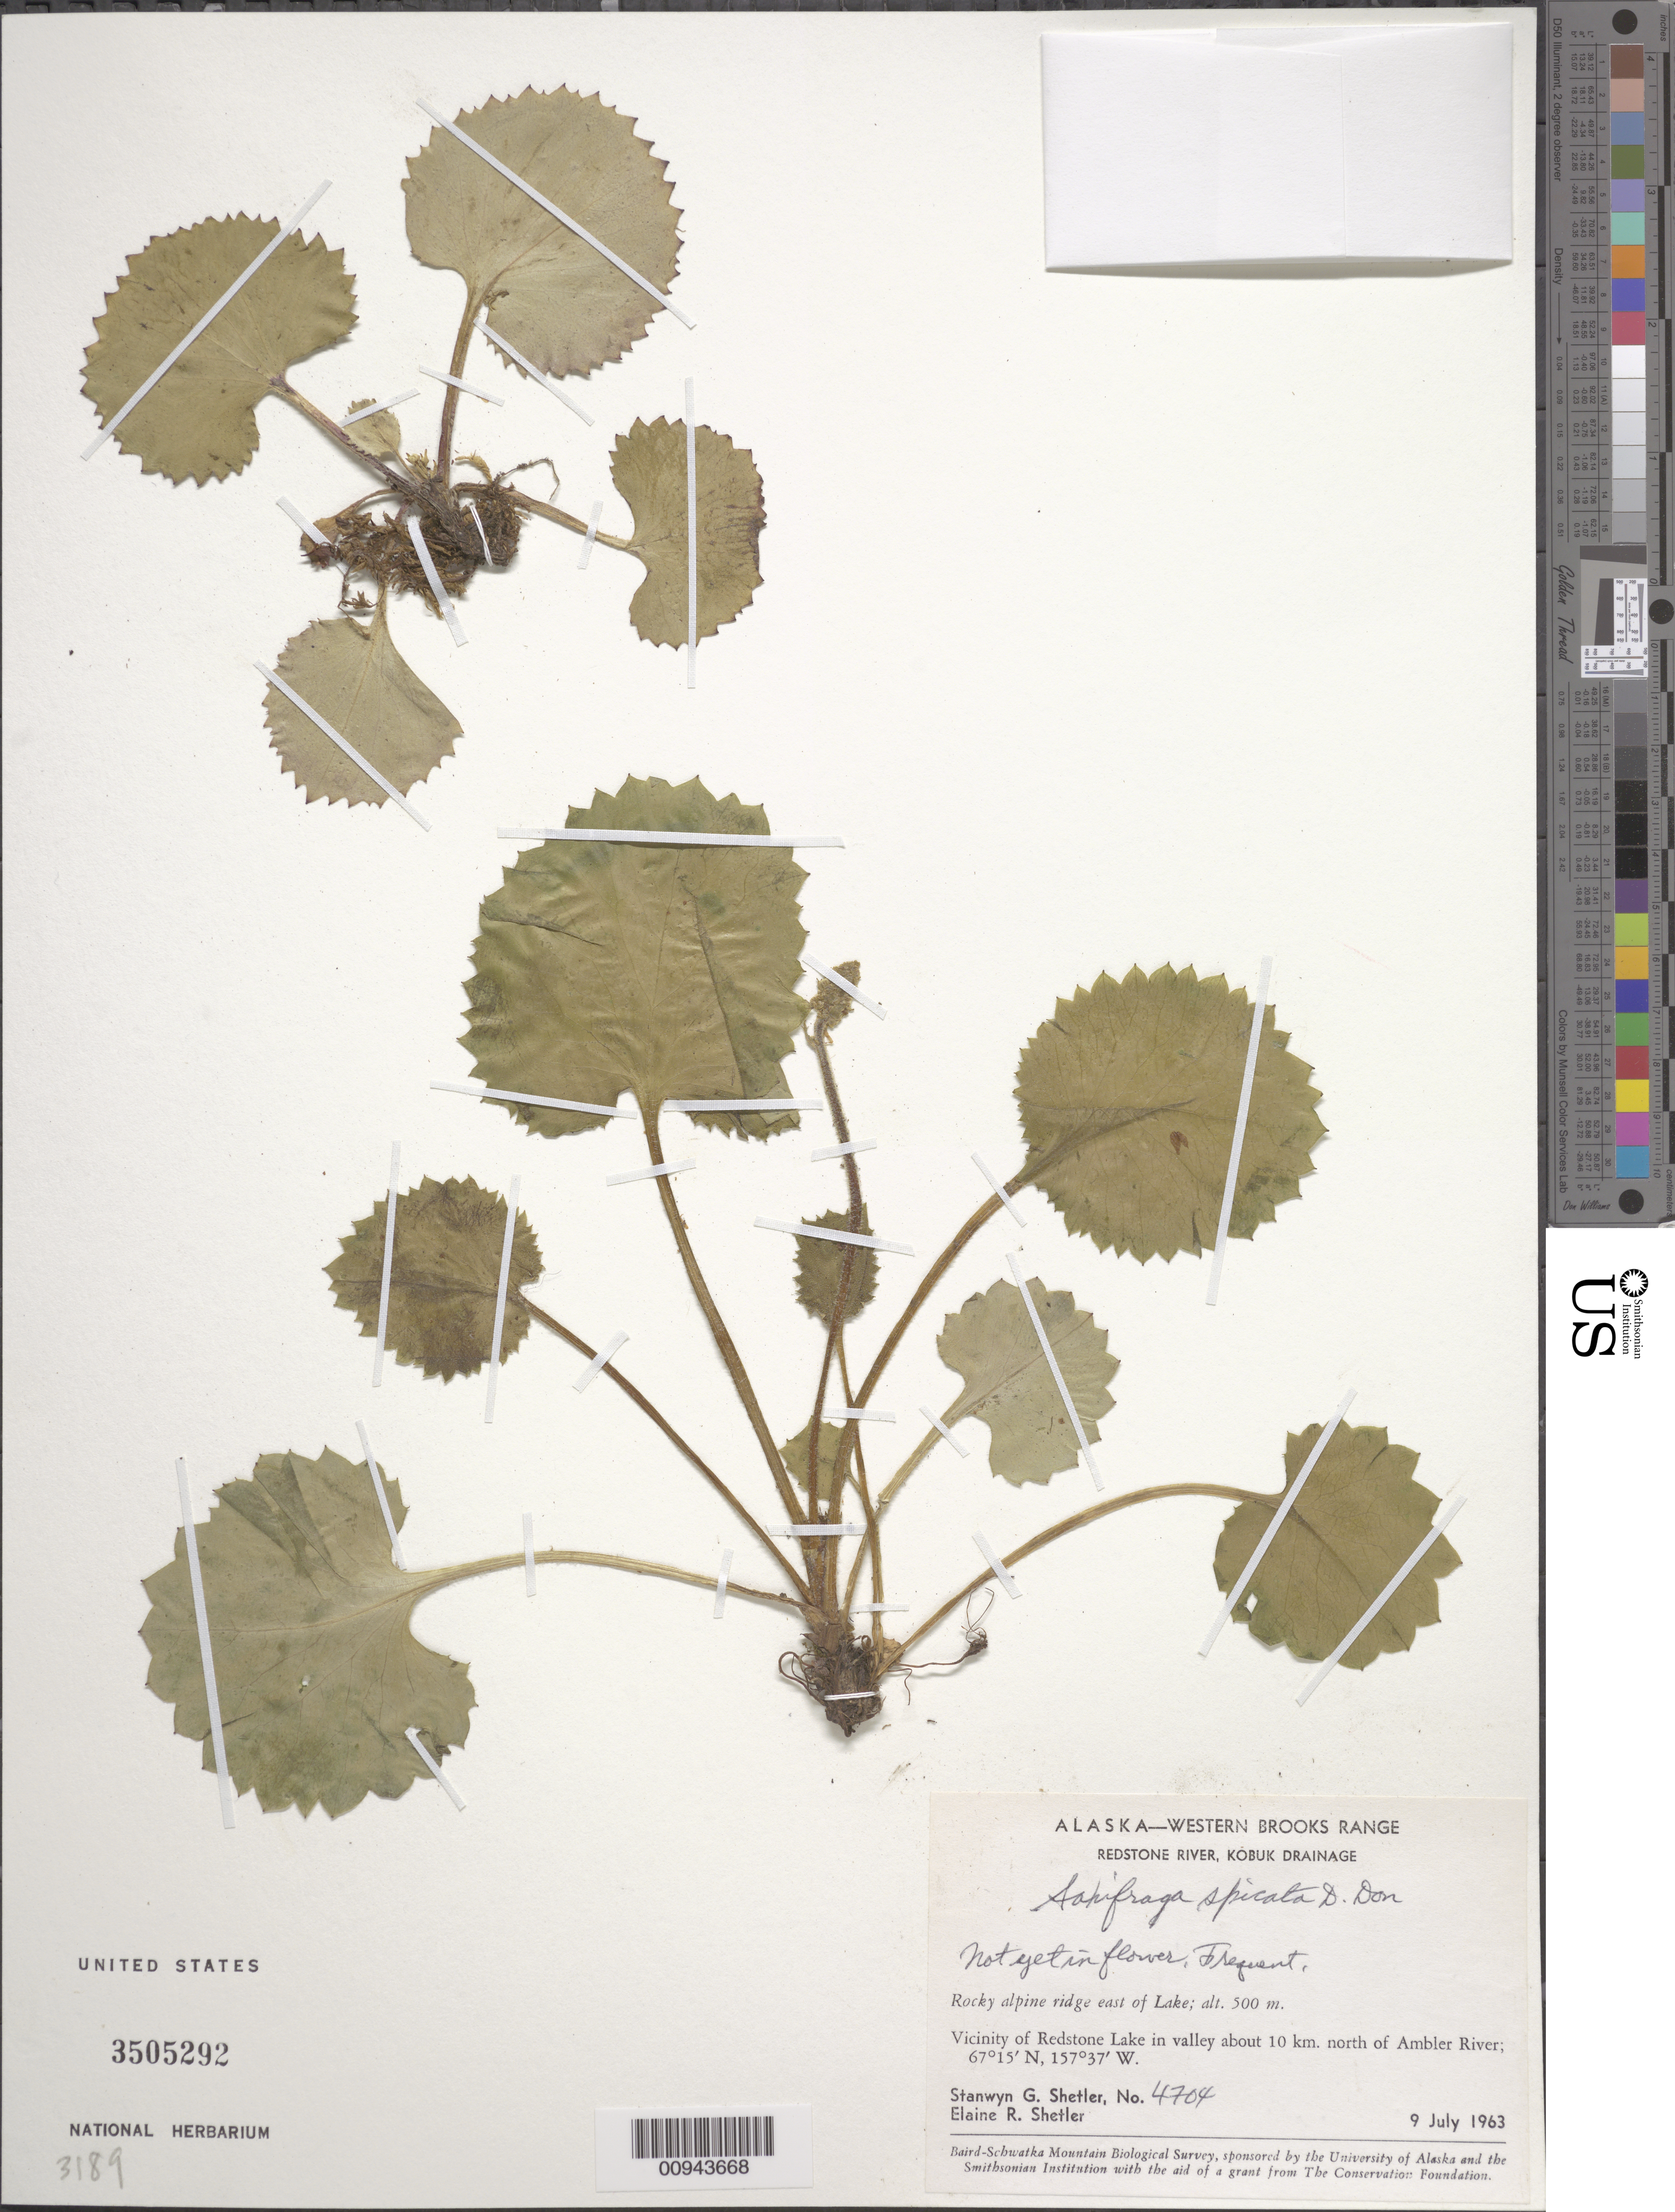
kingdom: Plantae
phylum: Tracheophyta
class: Magnoliopsida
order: Saxifragales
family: Saxifragaceae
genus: Micranthes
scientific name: Micranthes spicata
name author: (D. Don) Small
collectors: S. Shetler & E. R. Shetler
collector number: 4704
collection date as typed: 09 Jul 1963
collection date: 1963-07-09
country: United States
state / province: Alaska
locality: Vicinity of Redstone Lake in valley about 10 km. north of Ambler River. Western Brooks Range, Redstone River, Kobuk Drainage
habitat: Rocky alpine ridge east of Lake.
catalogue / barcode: US 3505292